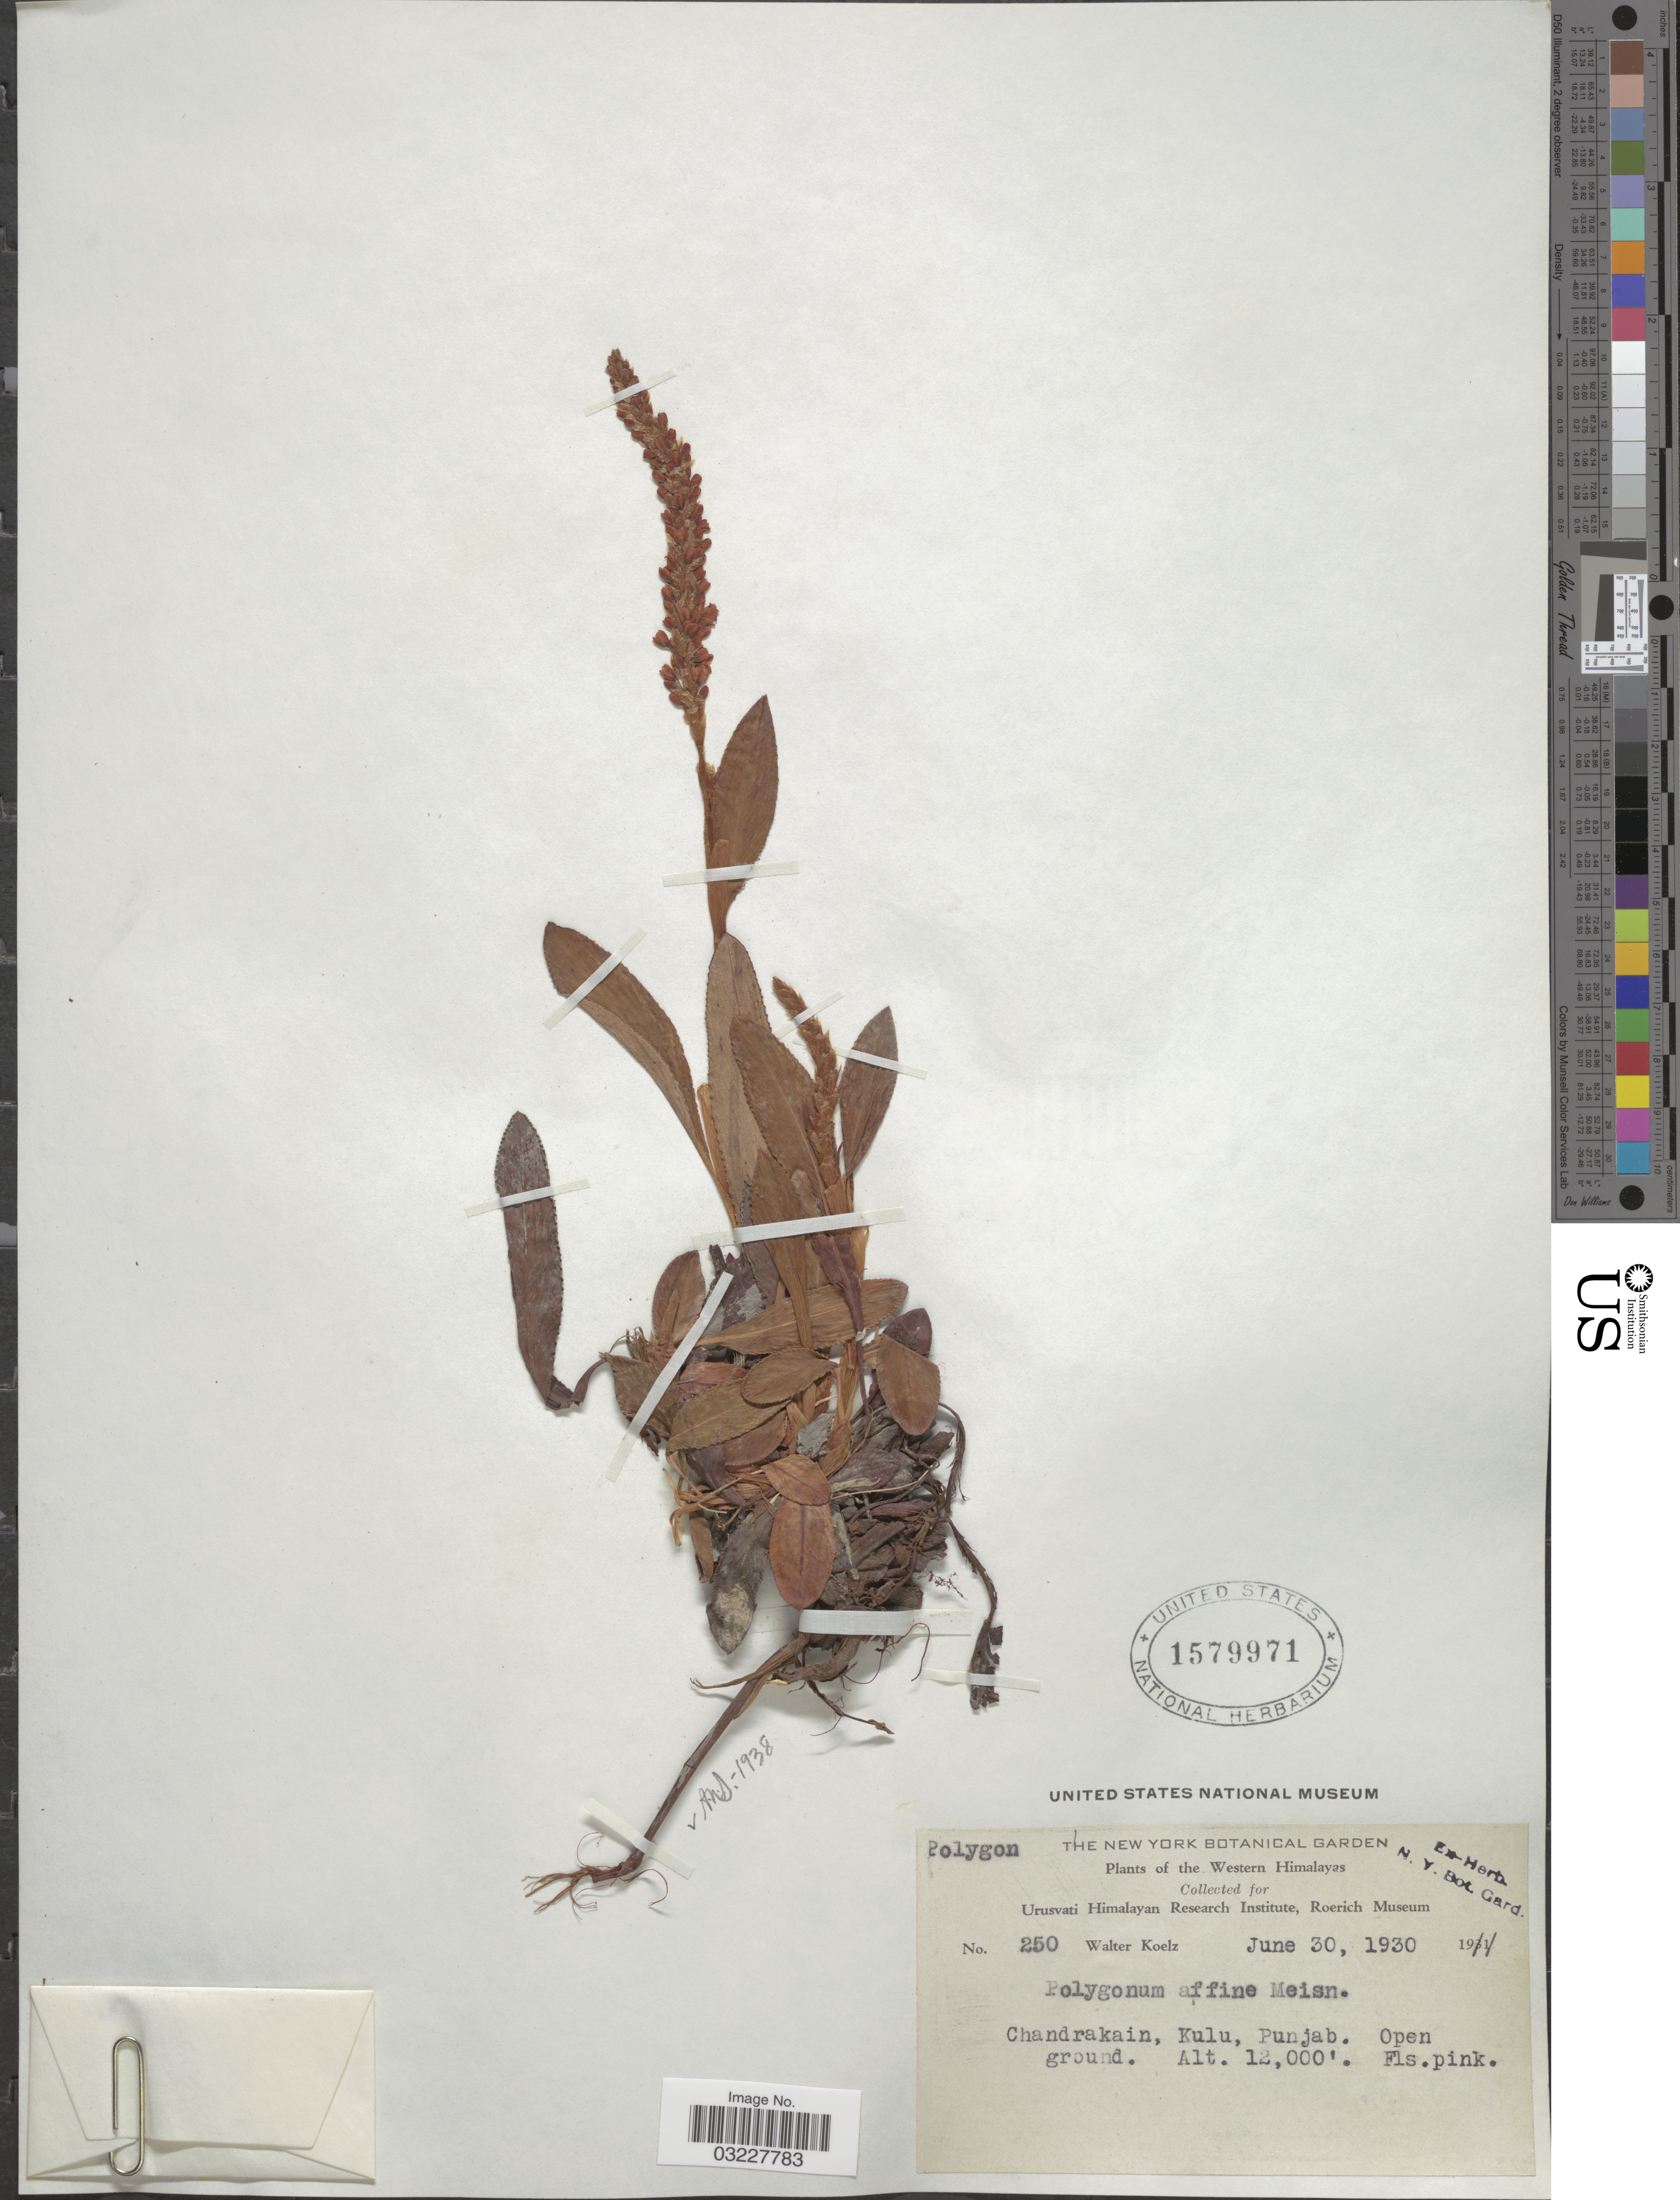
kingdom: Plantae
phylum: Tracheophyta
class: Magnoliopsida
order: Caryophyllales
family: Polygonaceae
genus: Polygonum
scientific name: Polygonum affine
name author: D. Don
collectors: W. N. Koelz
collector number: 250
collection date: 1930-06-30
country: India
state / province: Punjab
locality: Western Himalayas. Chandrakain, Kulu.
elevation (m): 3658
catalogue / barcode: US 1579971